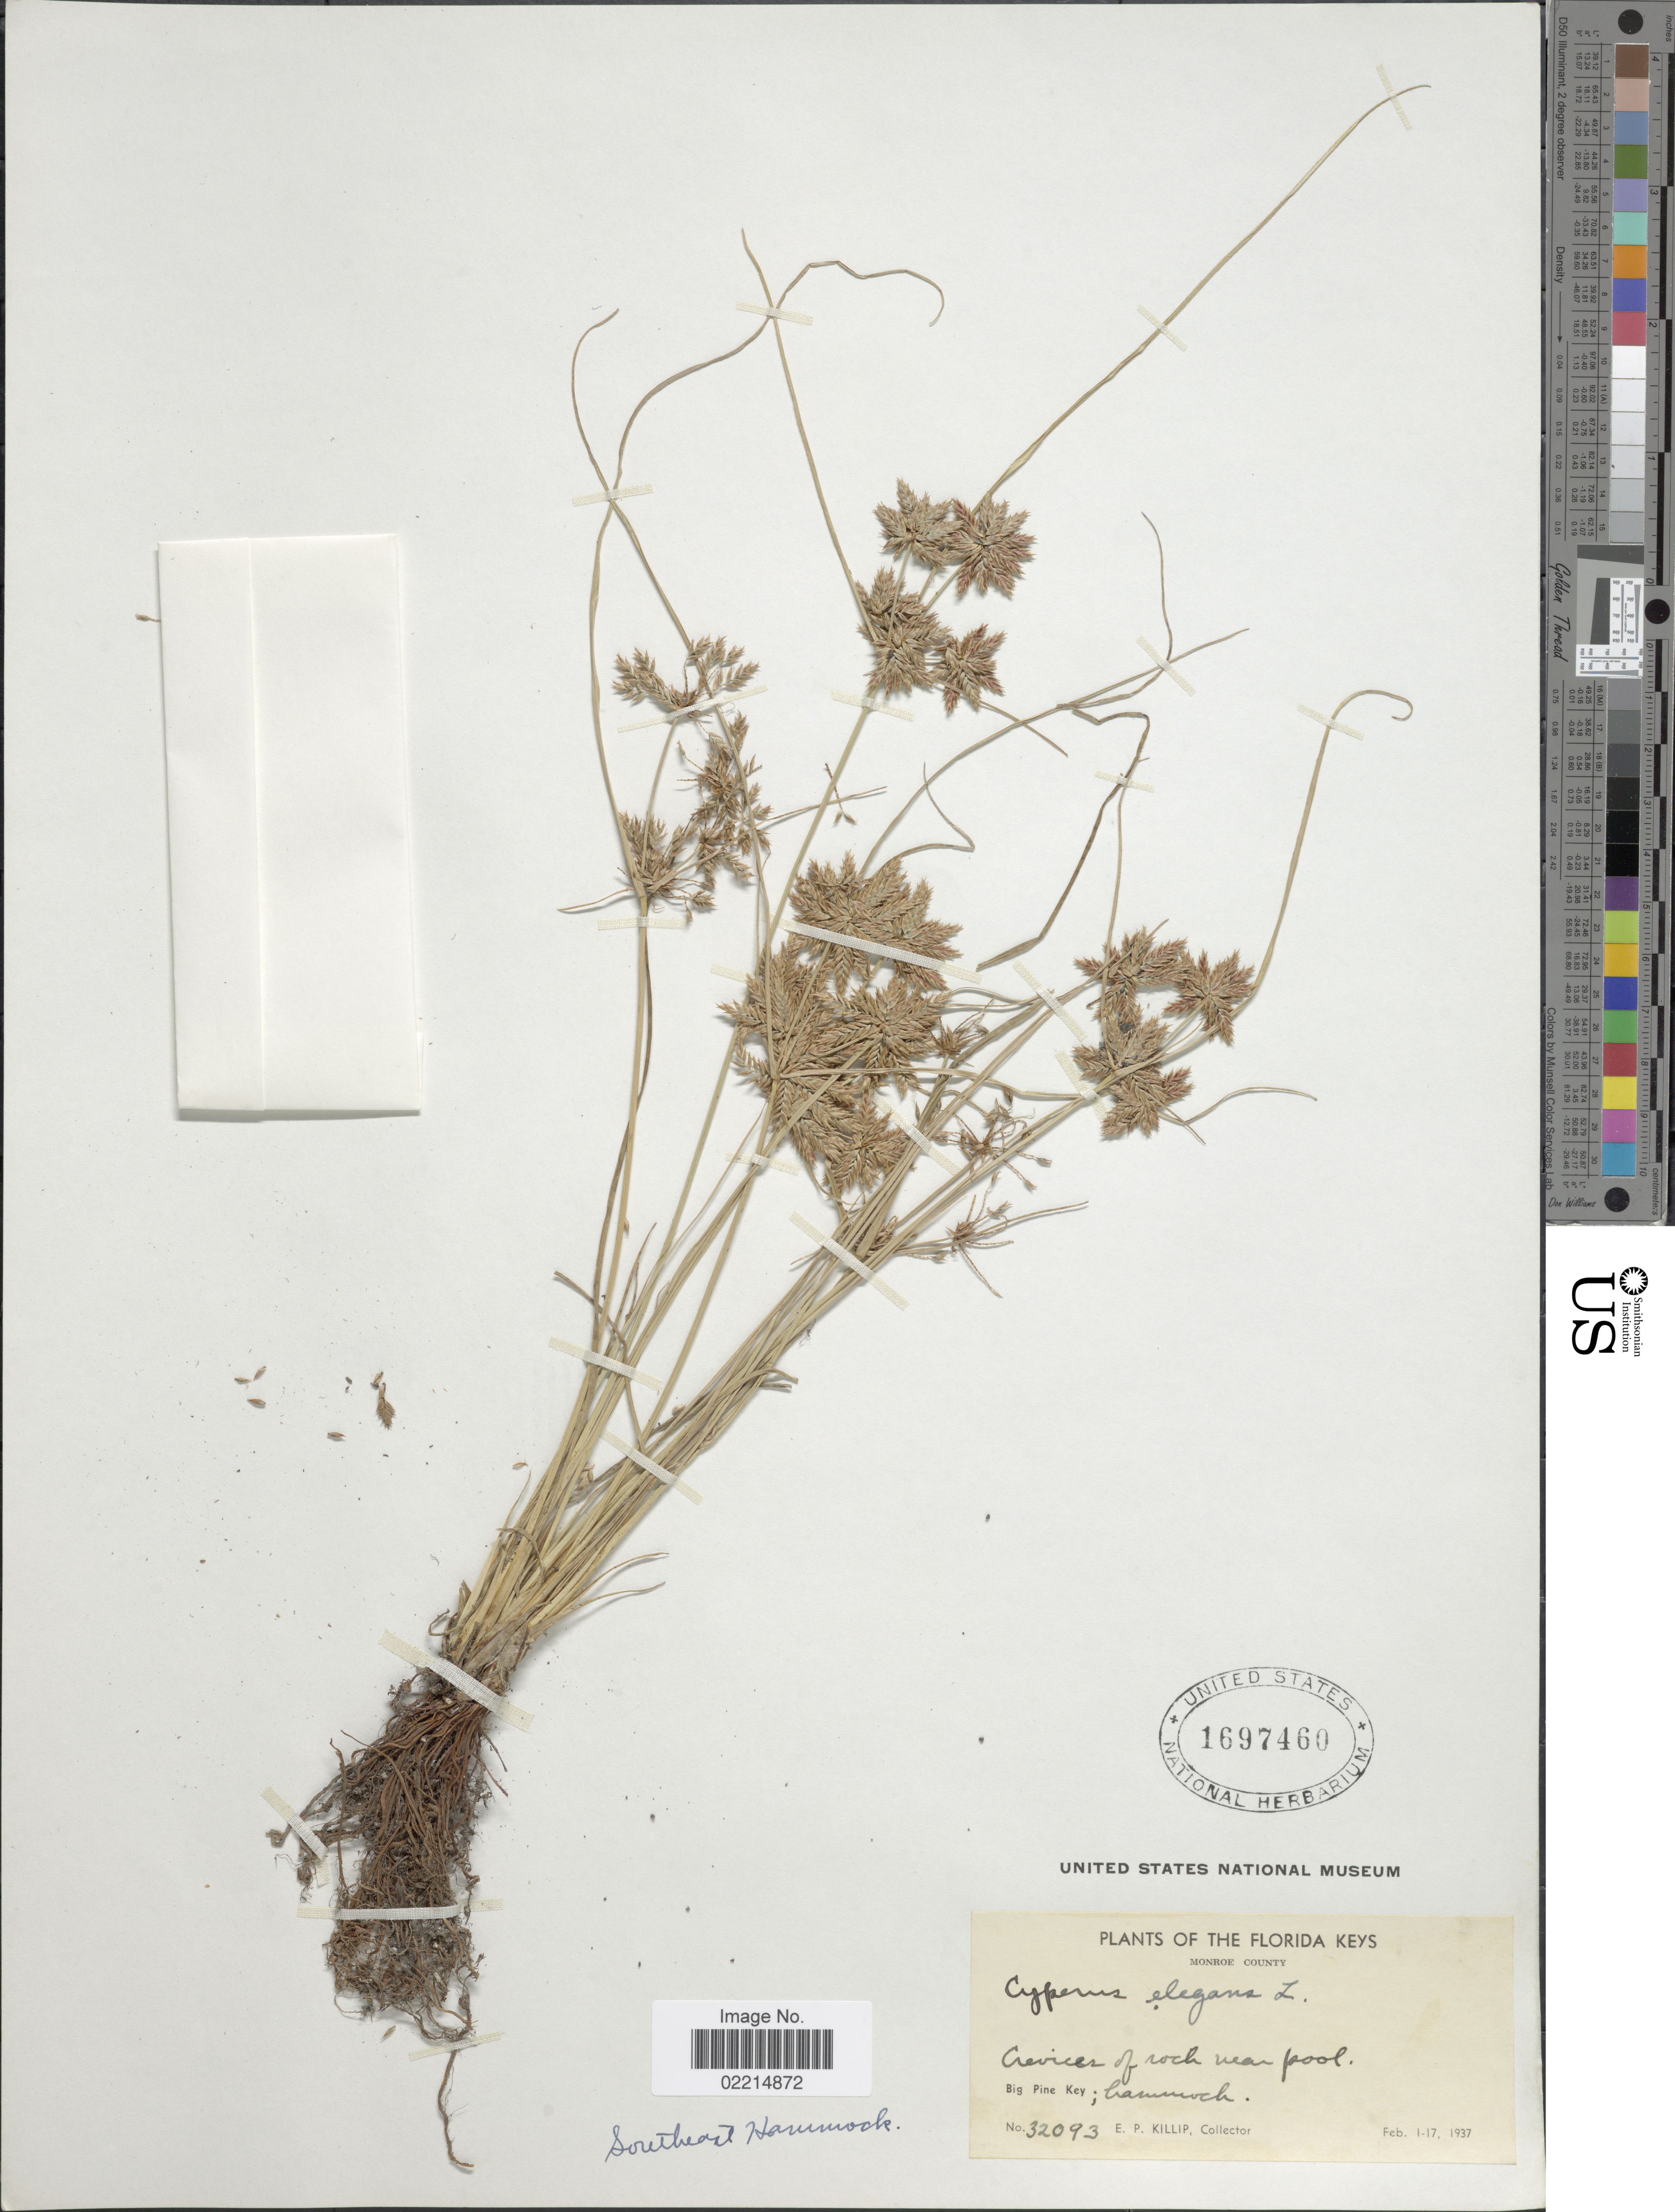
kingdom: Plantae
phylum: Tracheophyta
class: Liliopsida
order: Poales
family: Cyperaceae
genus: Cyperus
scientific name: Cyperus elegans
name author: L.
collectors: E. P. Killip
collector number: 32093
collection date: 1937-02-01/1937-02-17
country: United States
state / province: Florida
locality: Florida Keys, Crevices of rock near pool, Big Pine Key; hammock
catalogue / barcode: US 1697460